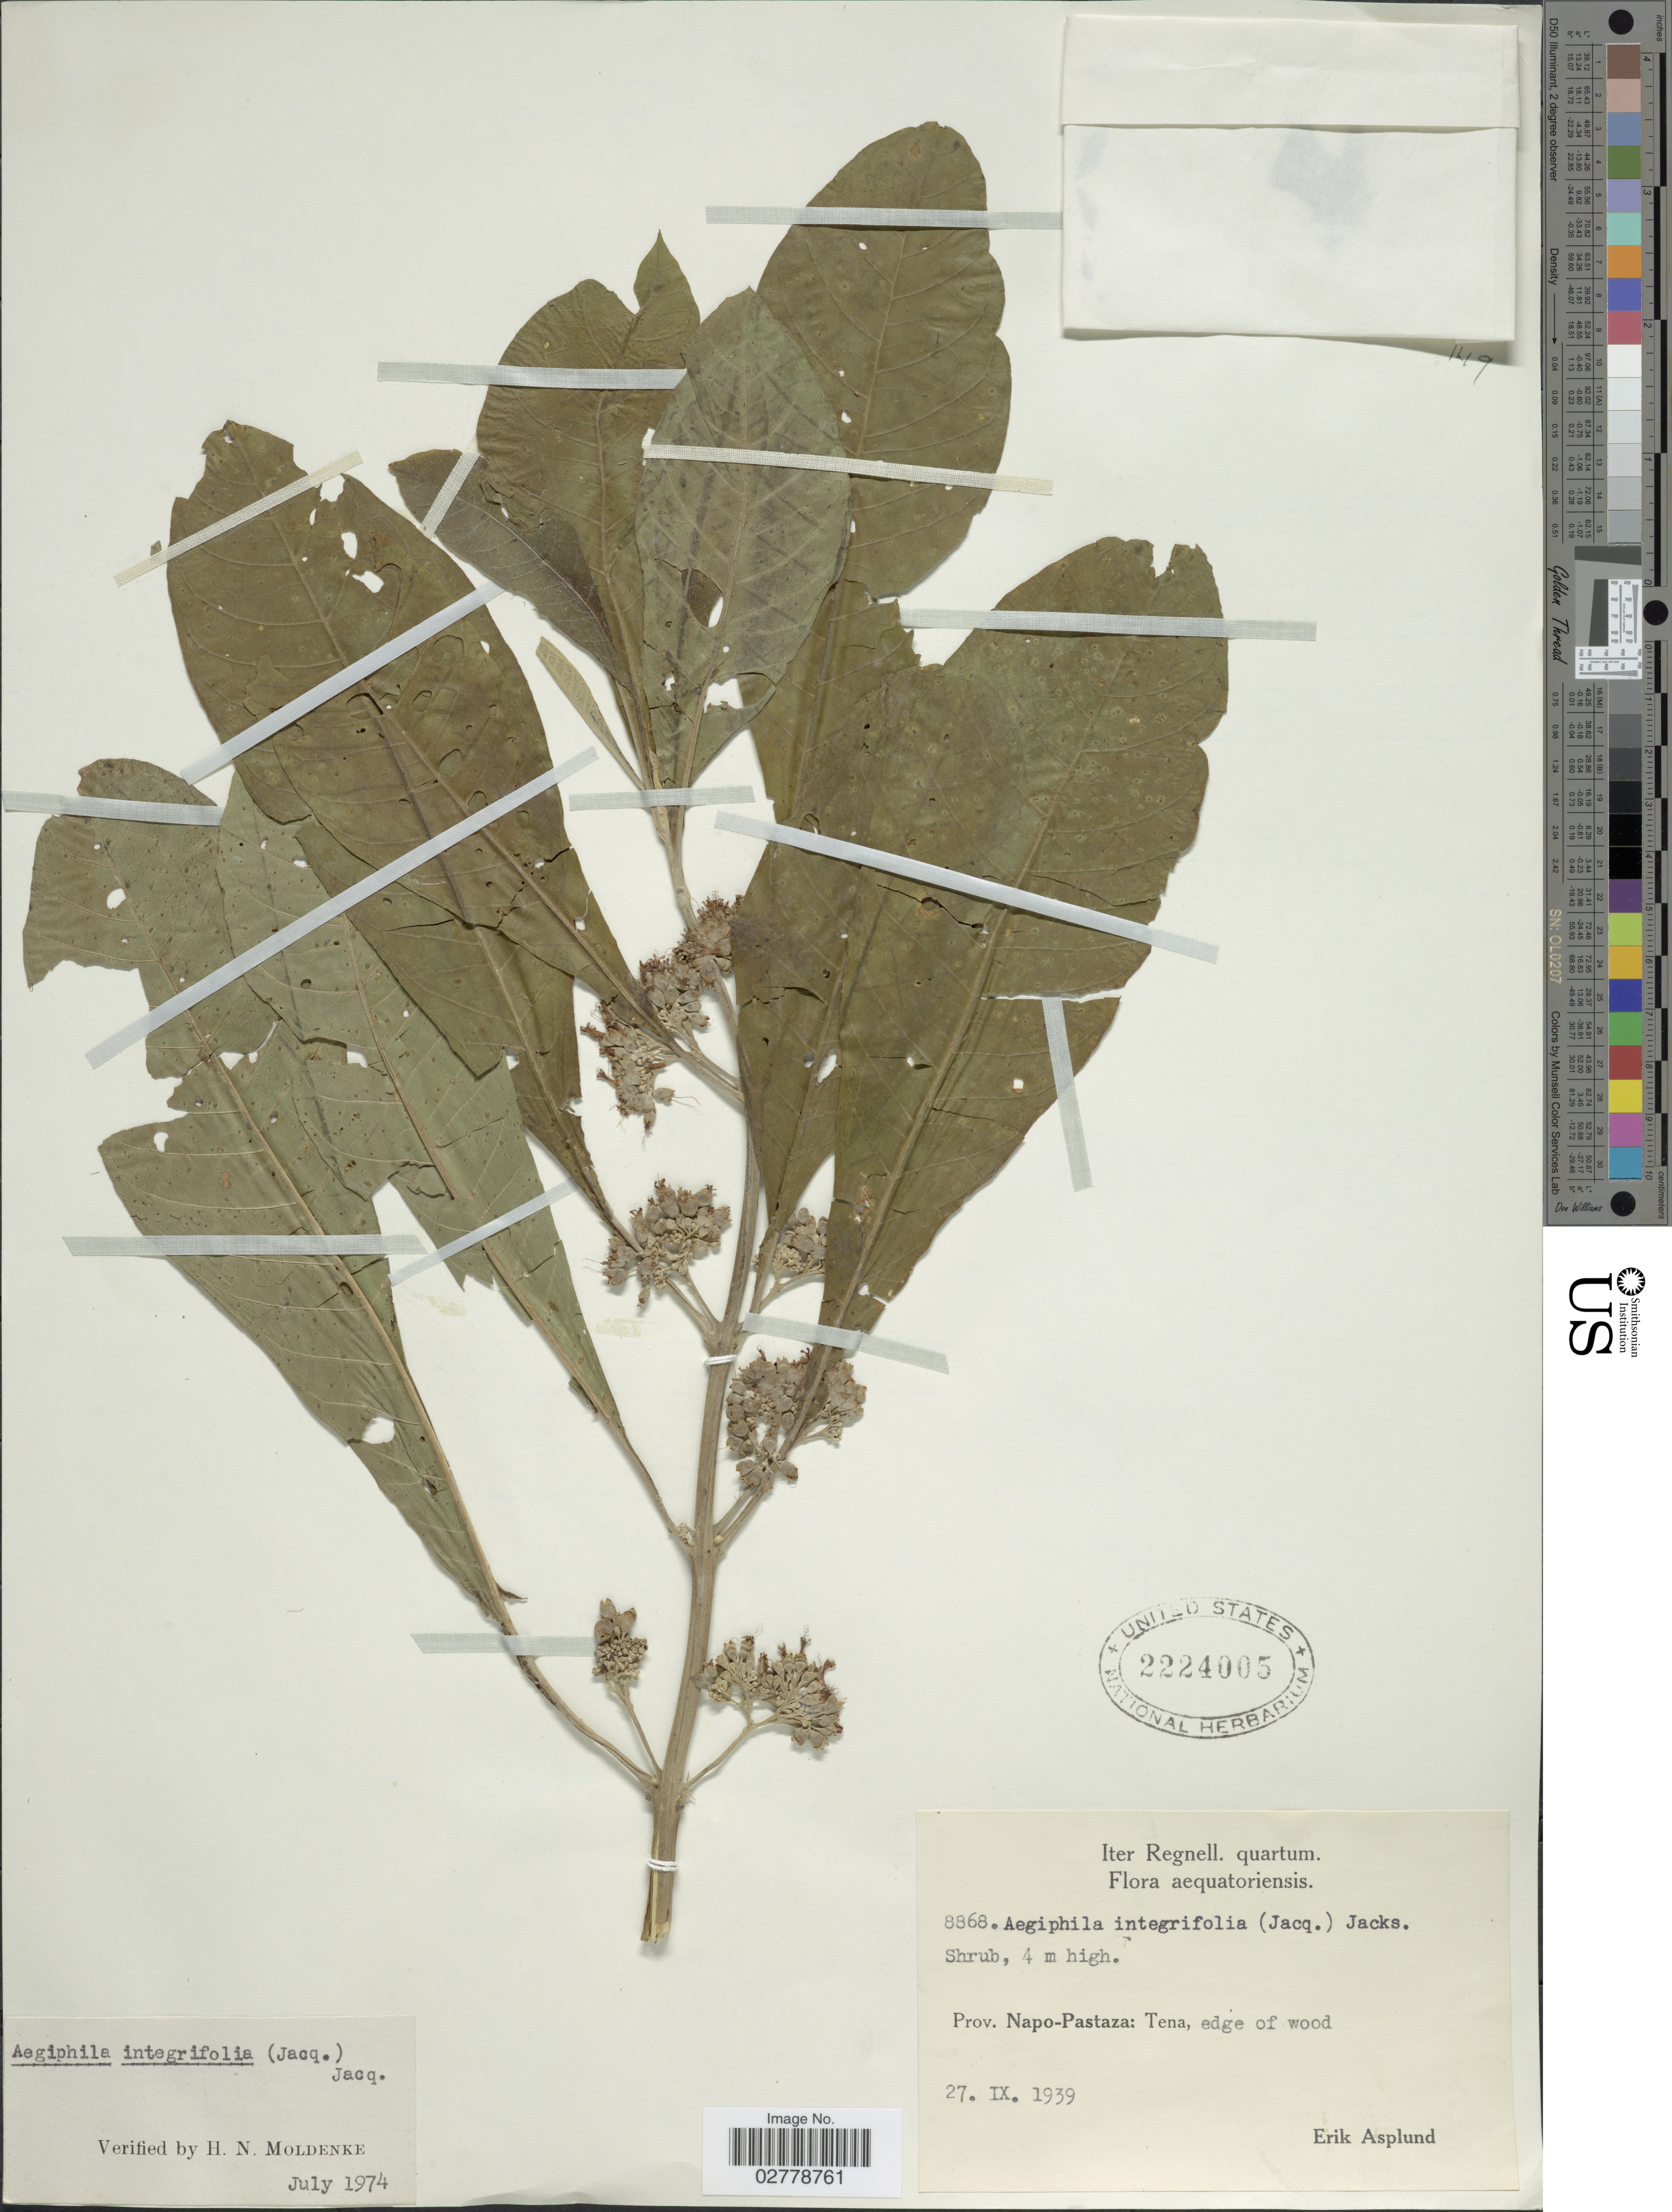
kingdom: Plantae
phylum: Tracheophyta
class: Magnoliopsida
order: Lamiales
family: Lamiaceae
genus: Aegiphila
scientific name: Aegiphila integrifolia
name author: (Jacq.) B.D. Jacks.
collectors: E. Asplund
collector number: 8868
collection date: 1939-09-27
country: Ecuador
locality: Aequatoriensis, Prov. Napo-Pastaza: Tena, edge of wood.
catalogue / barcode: US 2224005